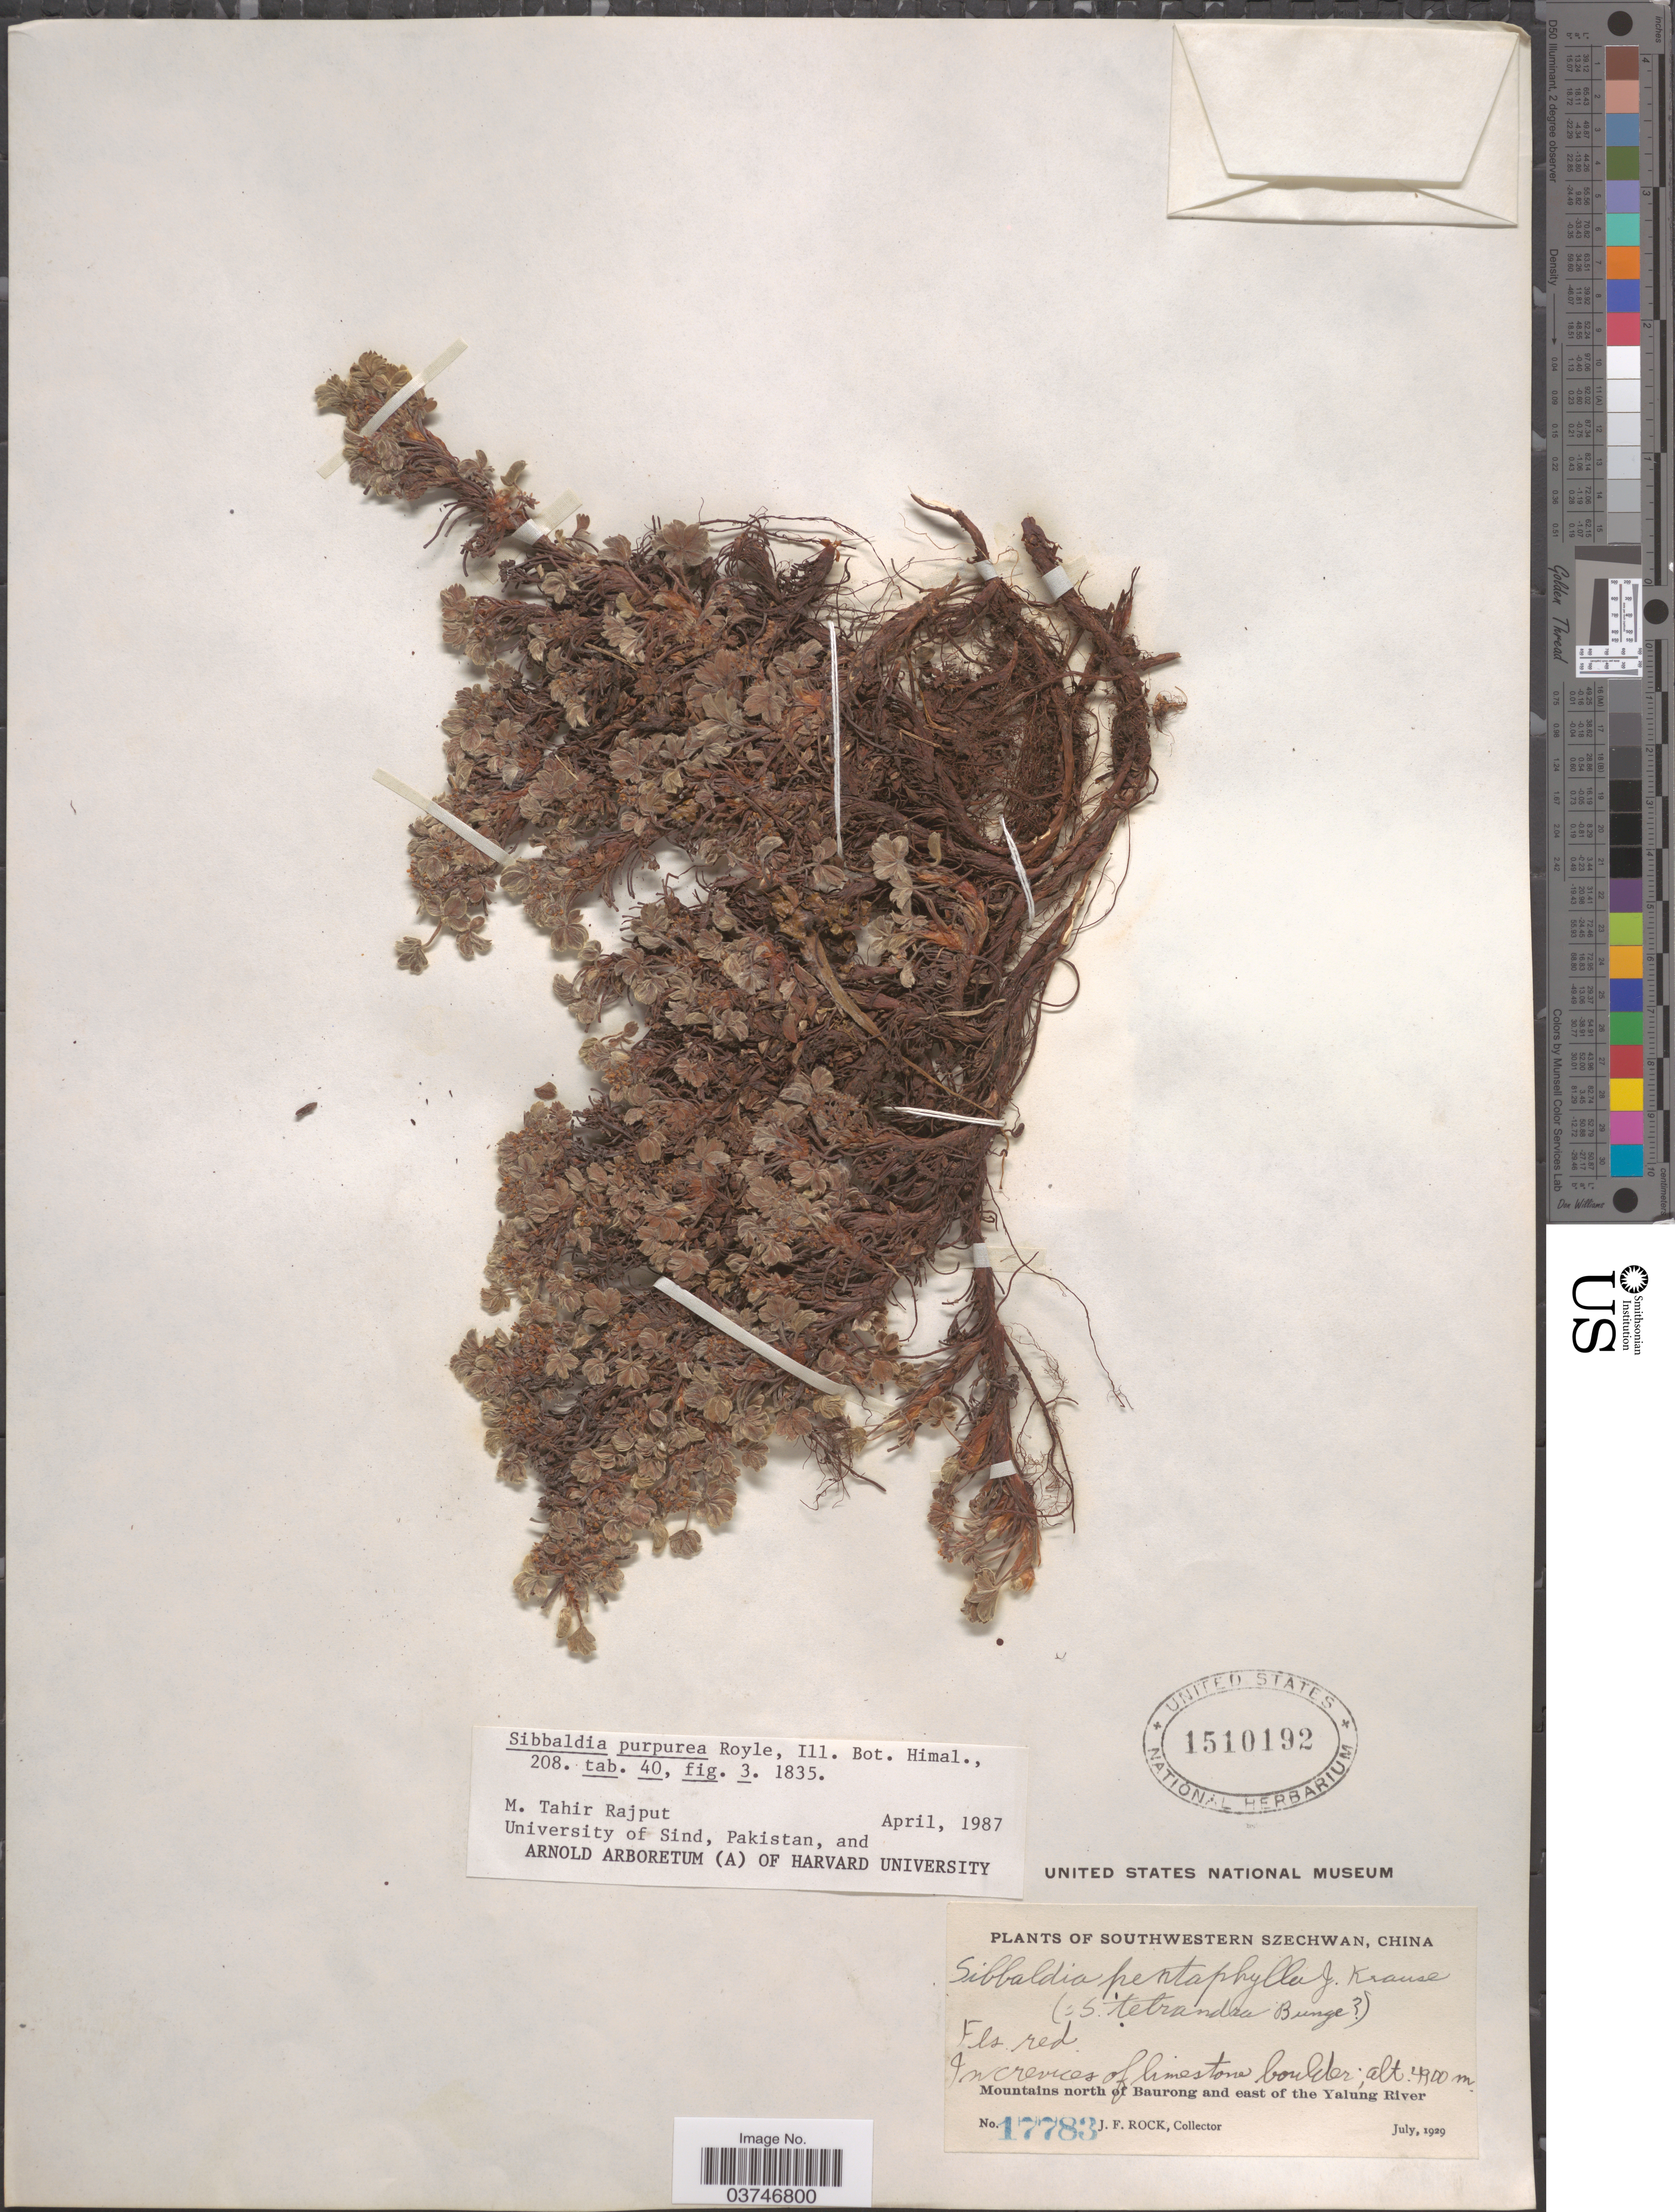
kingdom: Plantae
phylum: Tracheophyta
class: Magnoliopsida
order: Rosales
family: Rosaceae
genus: Sibbaldia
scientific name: Sibbaldia purpurea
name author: Royle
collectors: J. Rock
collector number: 17783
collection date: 1929-07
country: China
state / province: Sichuan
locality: Southwestern Szechwan. Mountains north of Baurong and east of the Yalung River.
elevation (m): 4900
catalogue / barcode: US 1510192